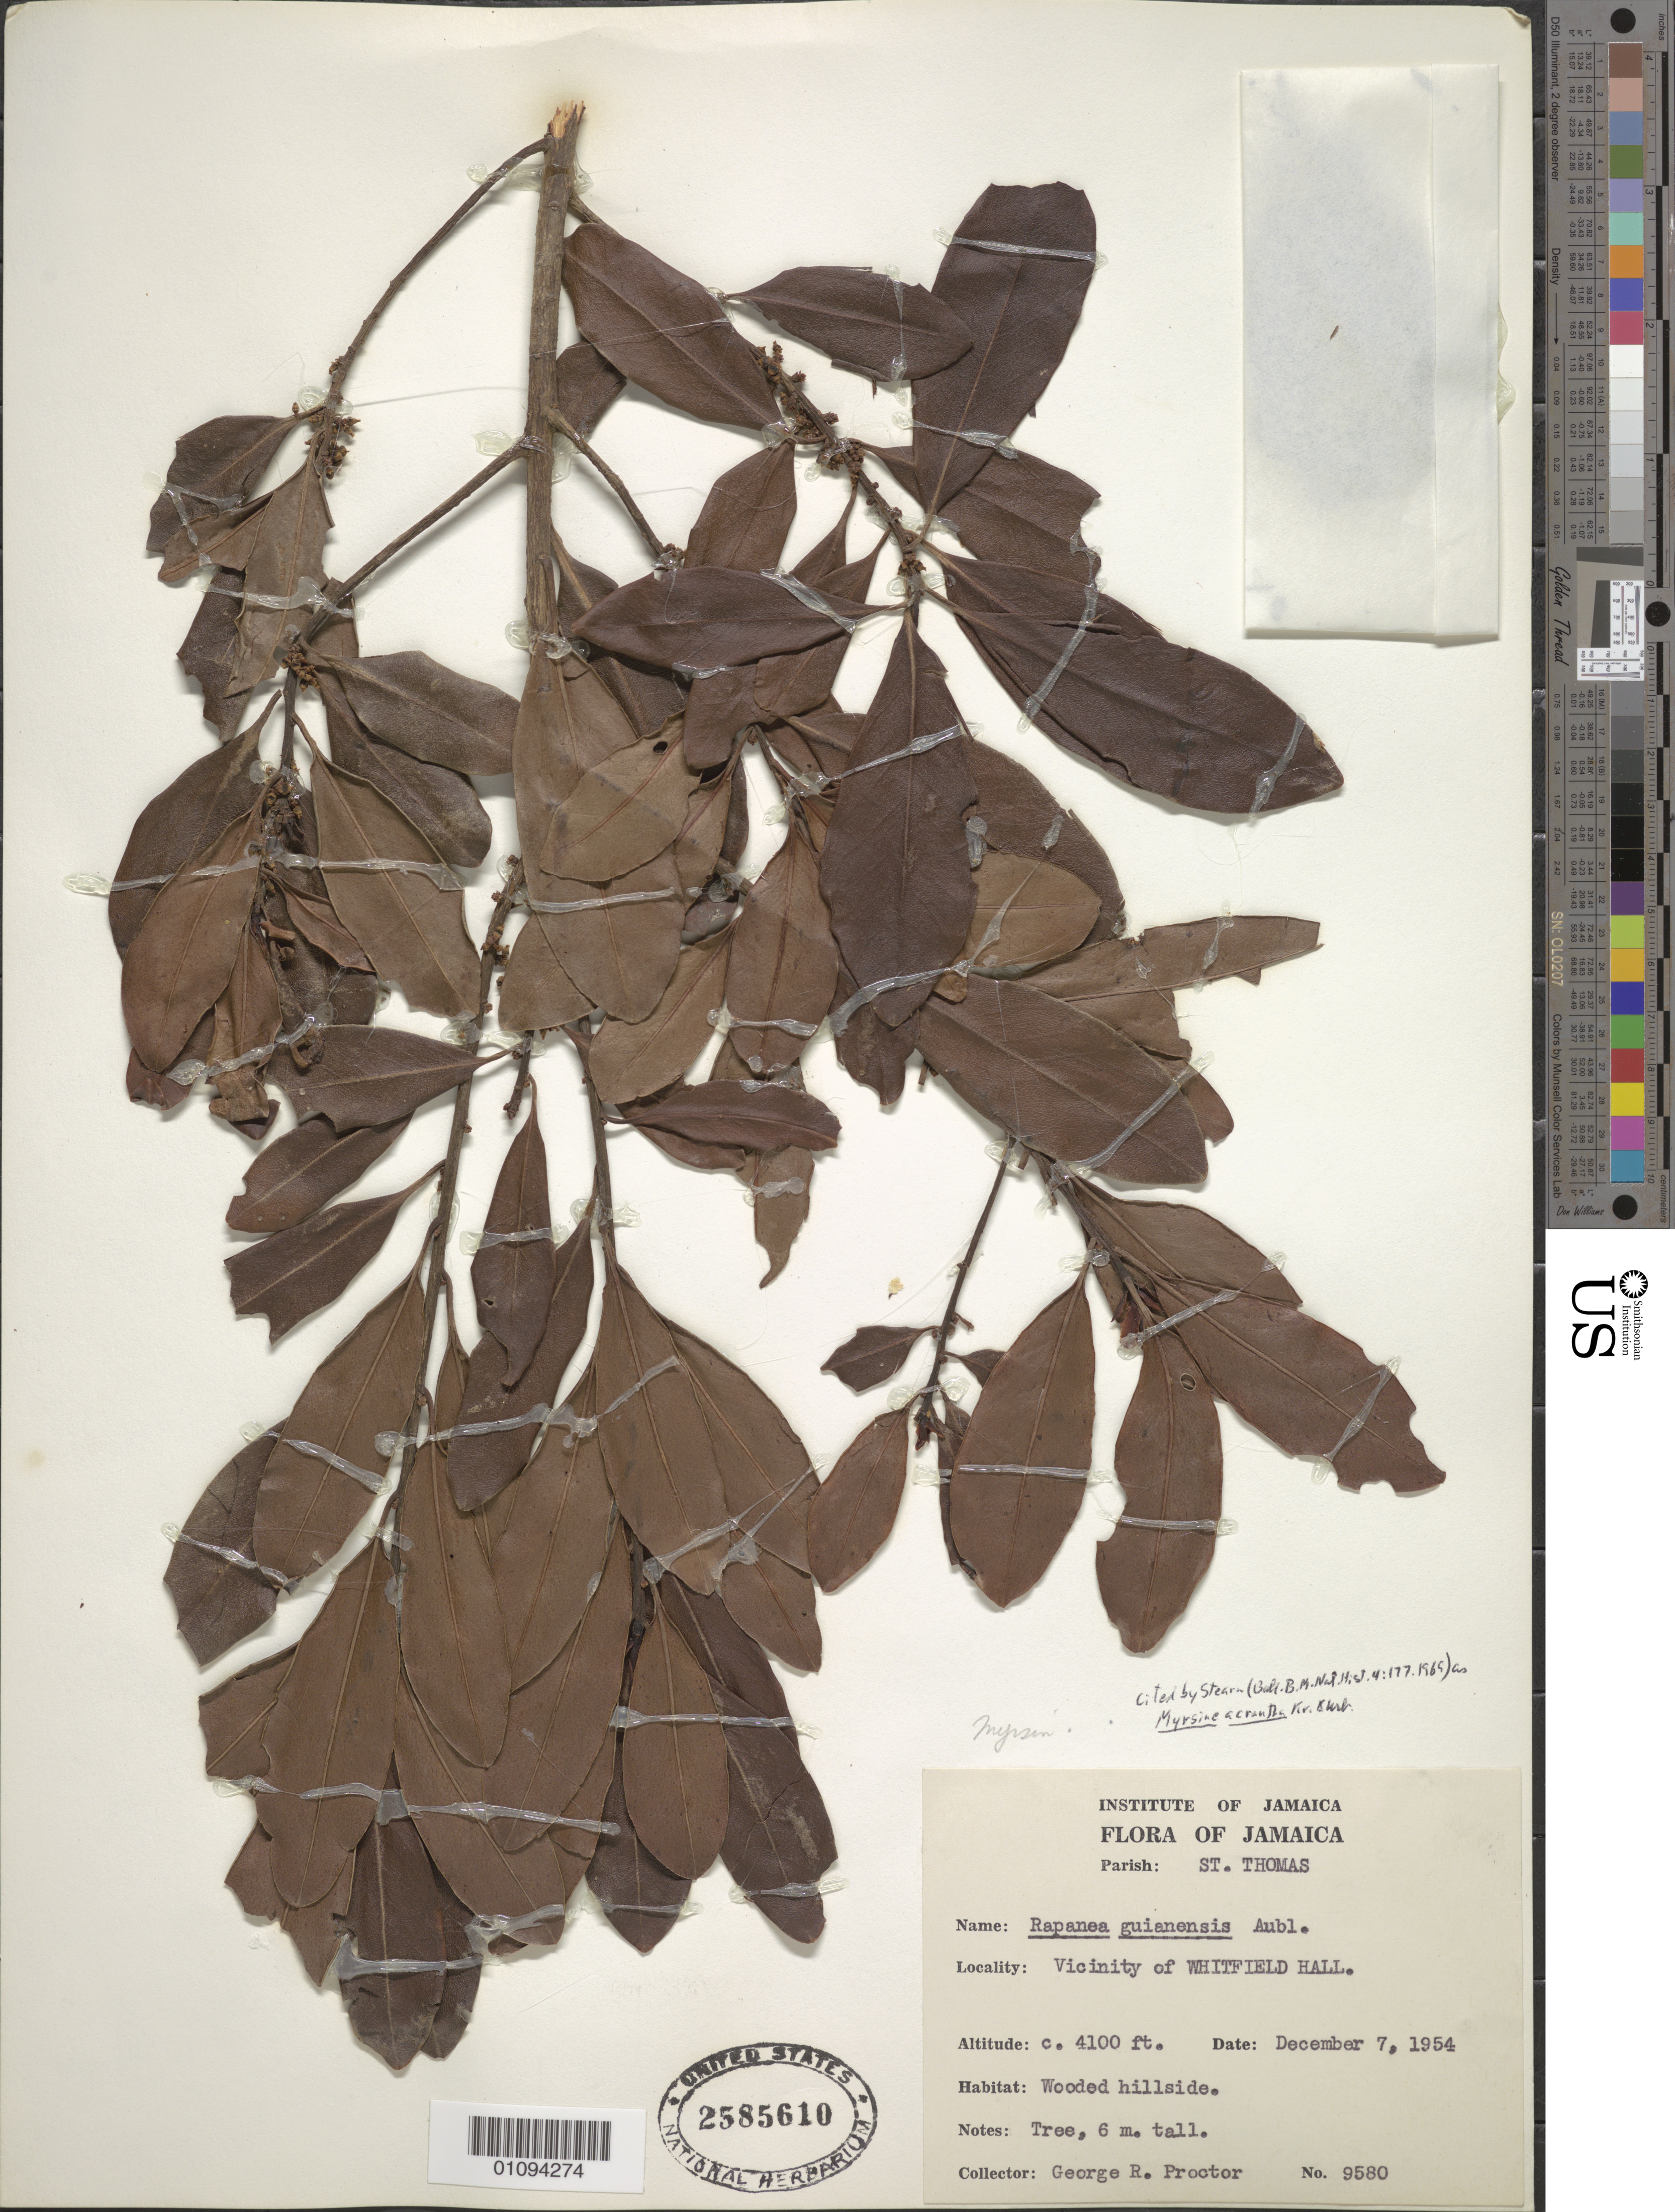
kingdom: Plantae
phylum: Tracheophyta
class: Magnoliopsida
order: Ericales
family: Primulaceae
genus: Myrsine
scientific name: Myrsine acrantha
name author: Krug & Urb.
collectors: G. R. Proctor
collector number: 9580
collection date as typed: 07 Dec 1954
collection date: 1954-12-07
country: Jamaica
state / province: Saint Thomas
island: Jamaica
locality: Vicinity of Whitfield Hall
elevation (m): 1250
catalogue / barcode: US 2585610